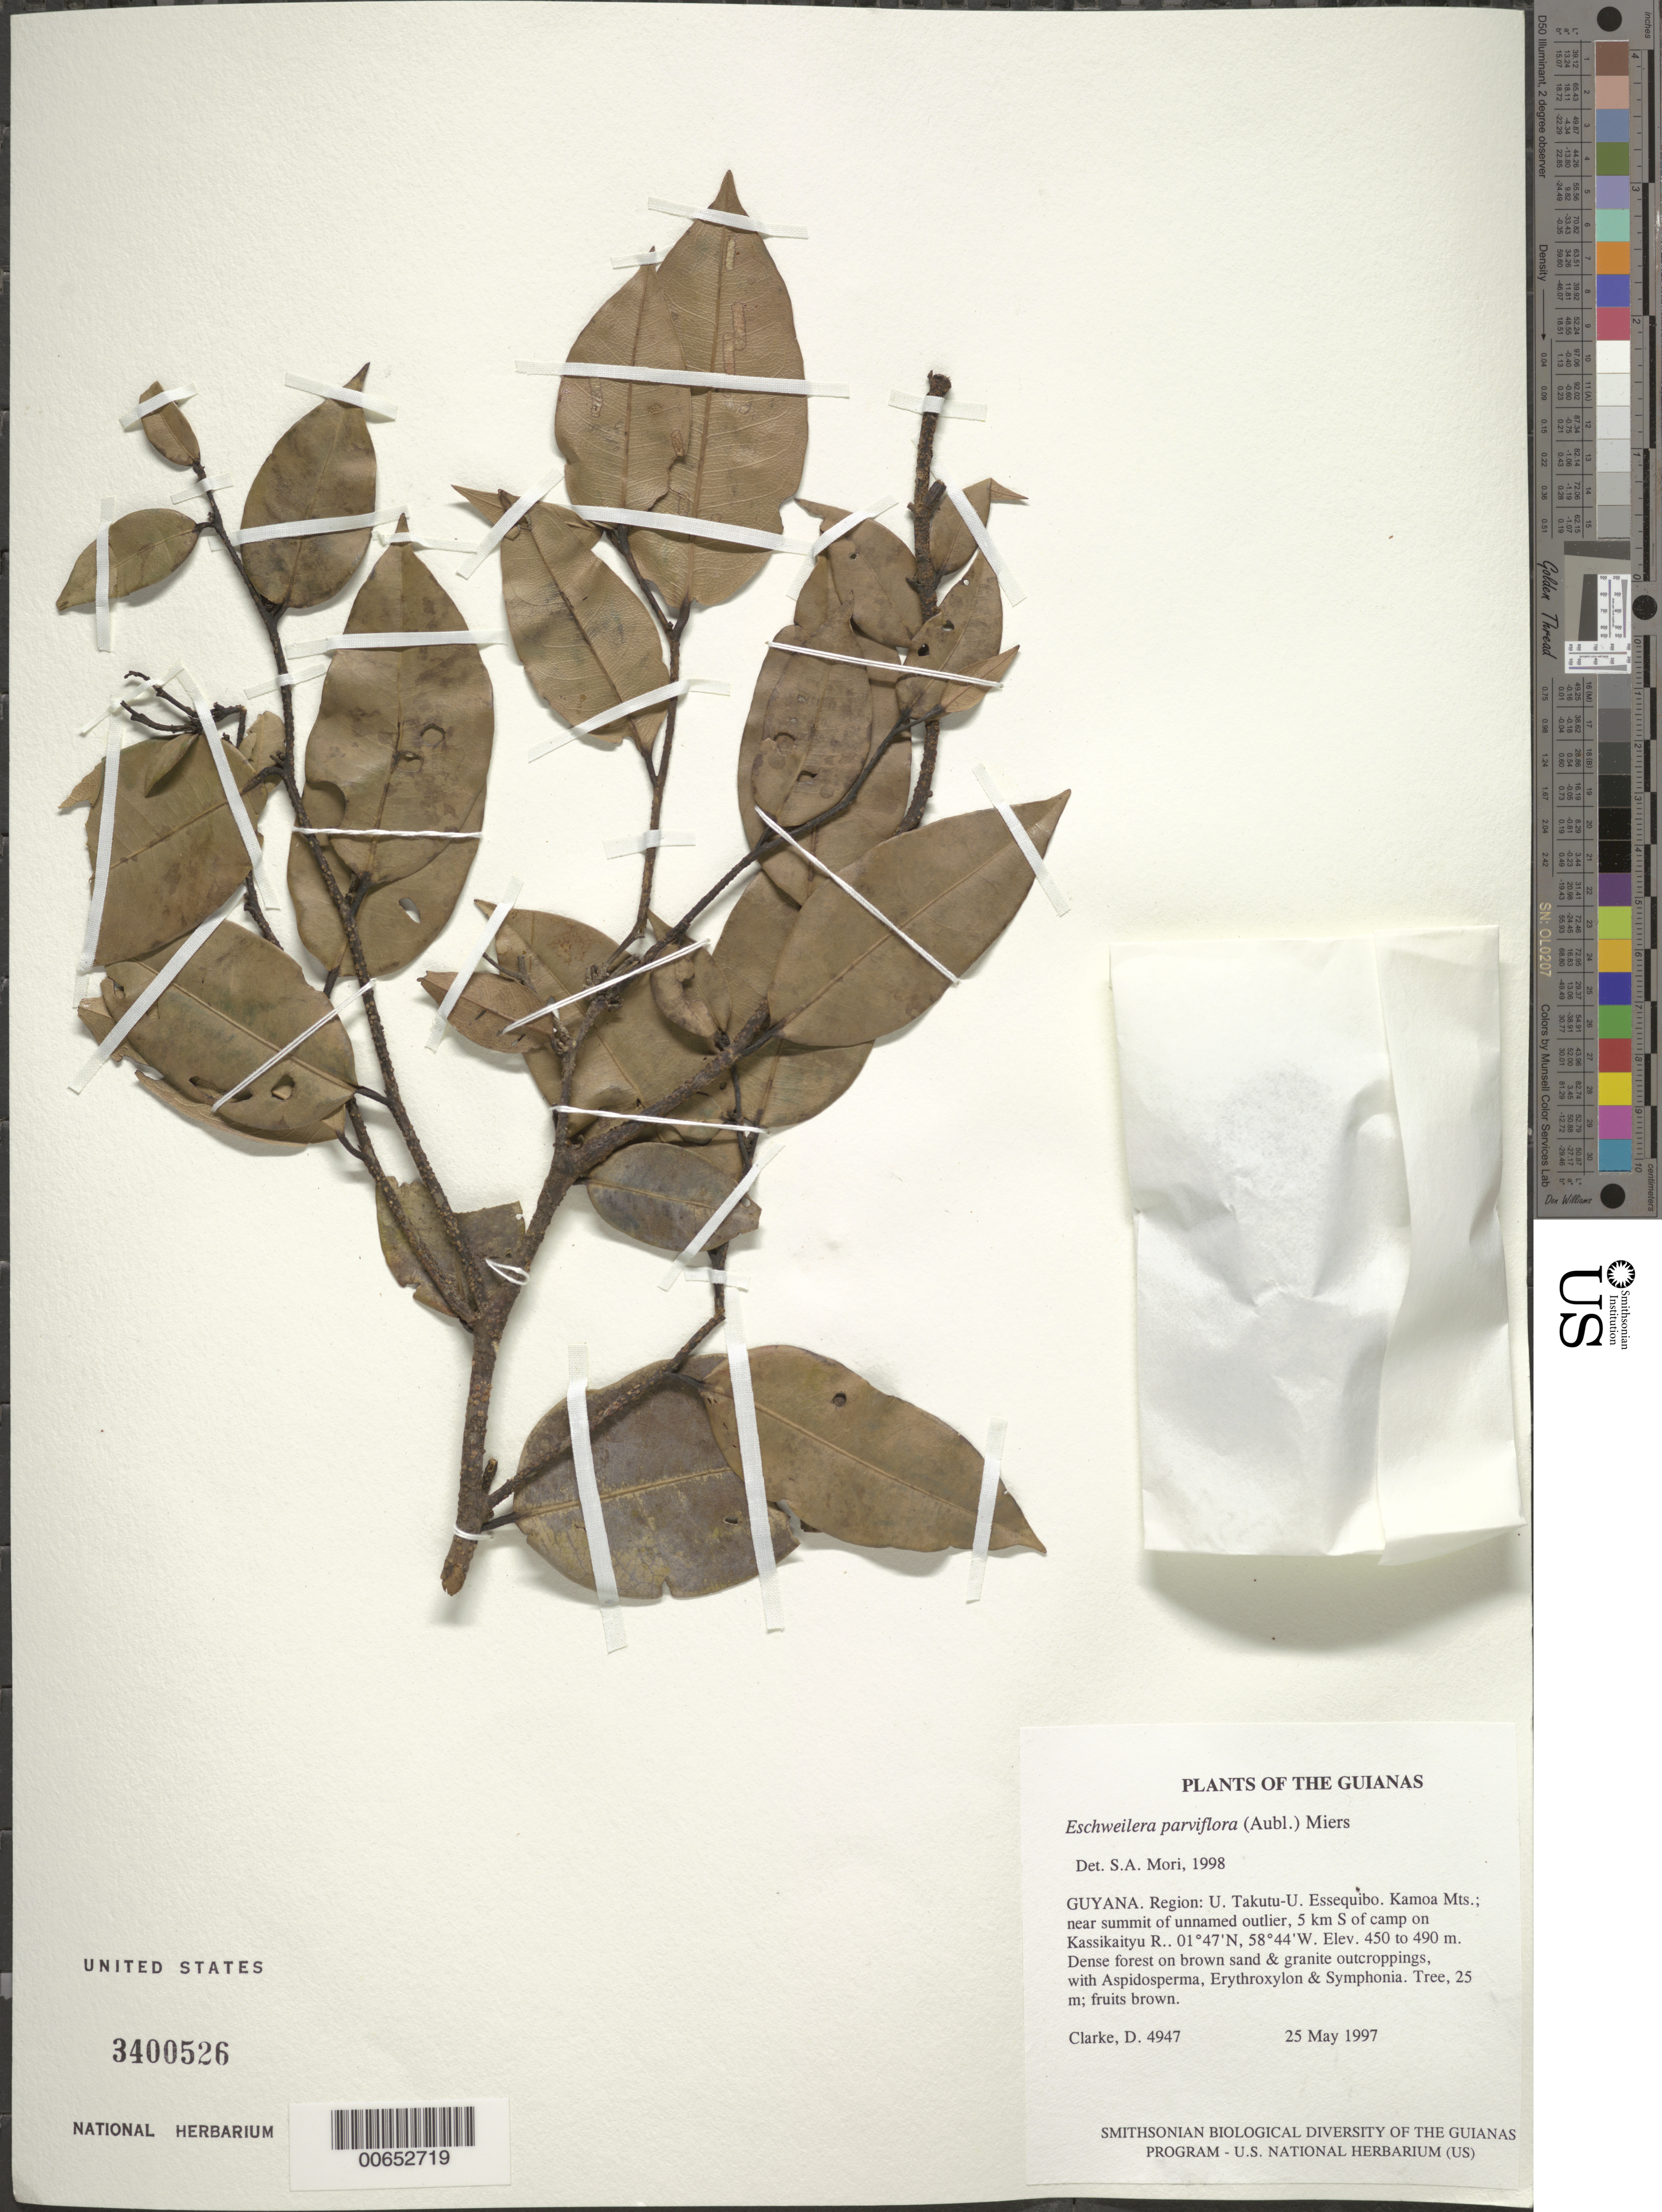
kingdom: Plantae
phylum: Tracheophyta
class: Magnoliopsida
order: Ericales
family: Lecythidaceae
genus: Eschweilera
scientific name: Eschweilera parviflora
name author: (Aubl.) Miers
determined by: Mori, Scott A.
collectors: H. D. Clarke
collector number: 4947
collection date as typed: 25 May 1997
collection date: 1997-05-25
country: Guyana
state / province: U. Takutu-U. Essequibo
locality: Kamoa Mts.; near summit of unnamed outlier, 5 km S of camp on Kassikaityu R.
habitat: Dense forest on brown sand & granite outcroppings, with Aspidosperma, Erythroxylum & Symphonia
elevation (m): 450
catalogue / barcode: US 3400526